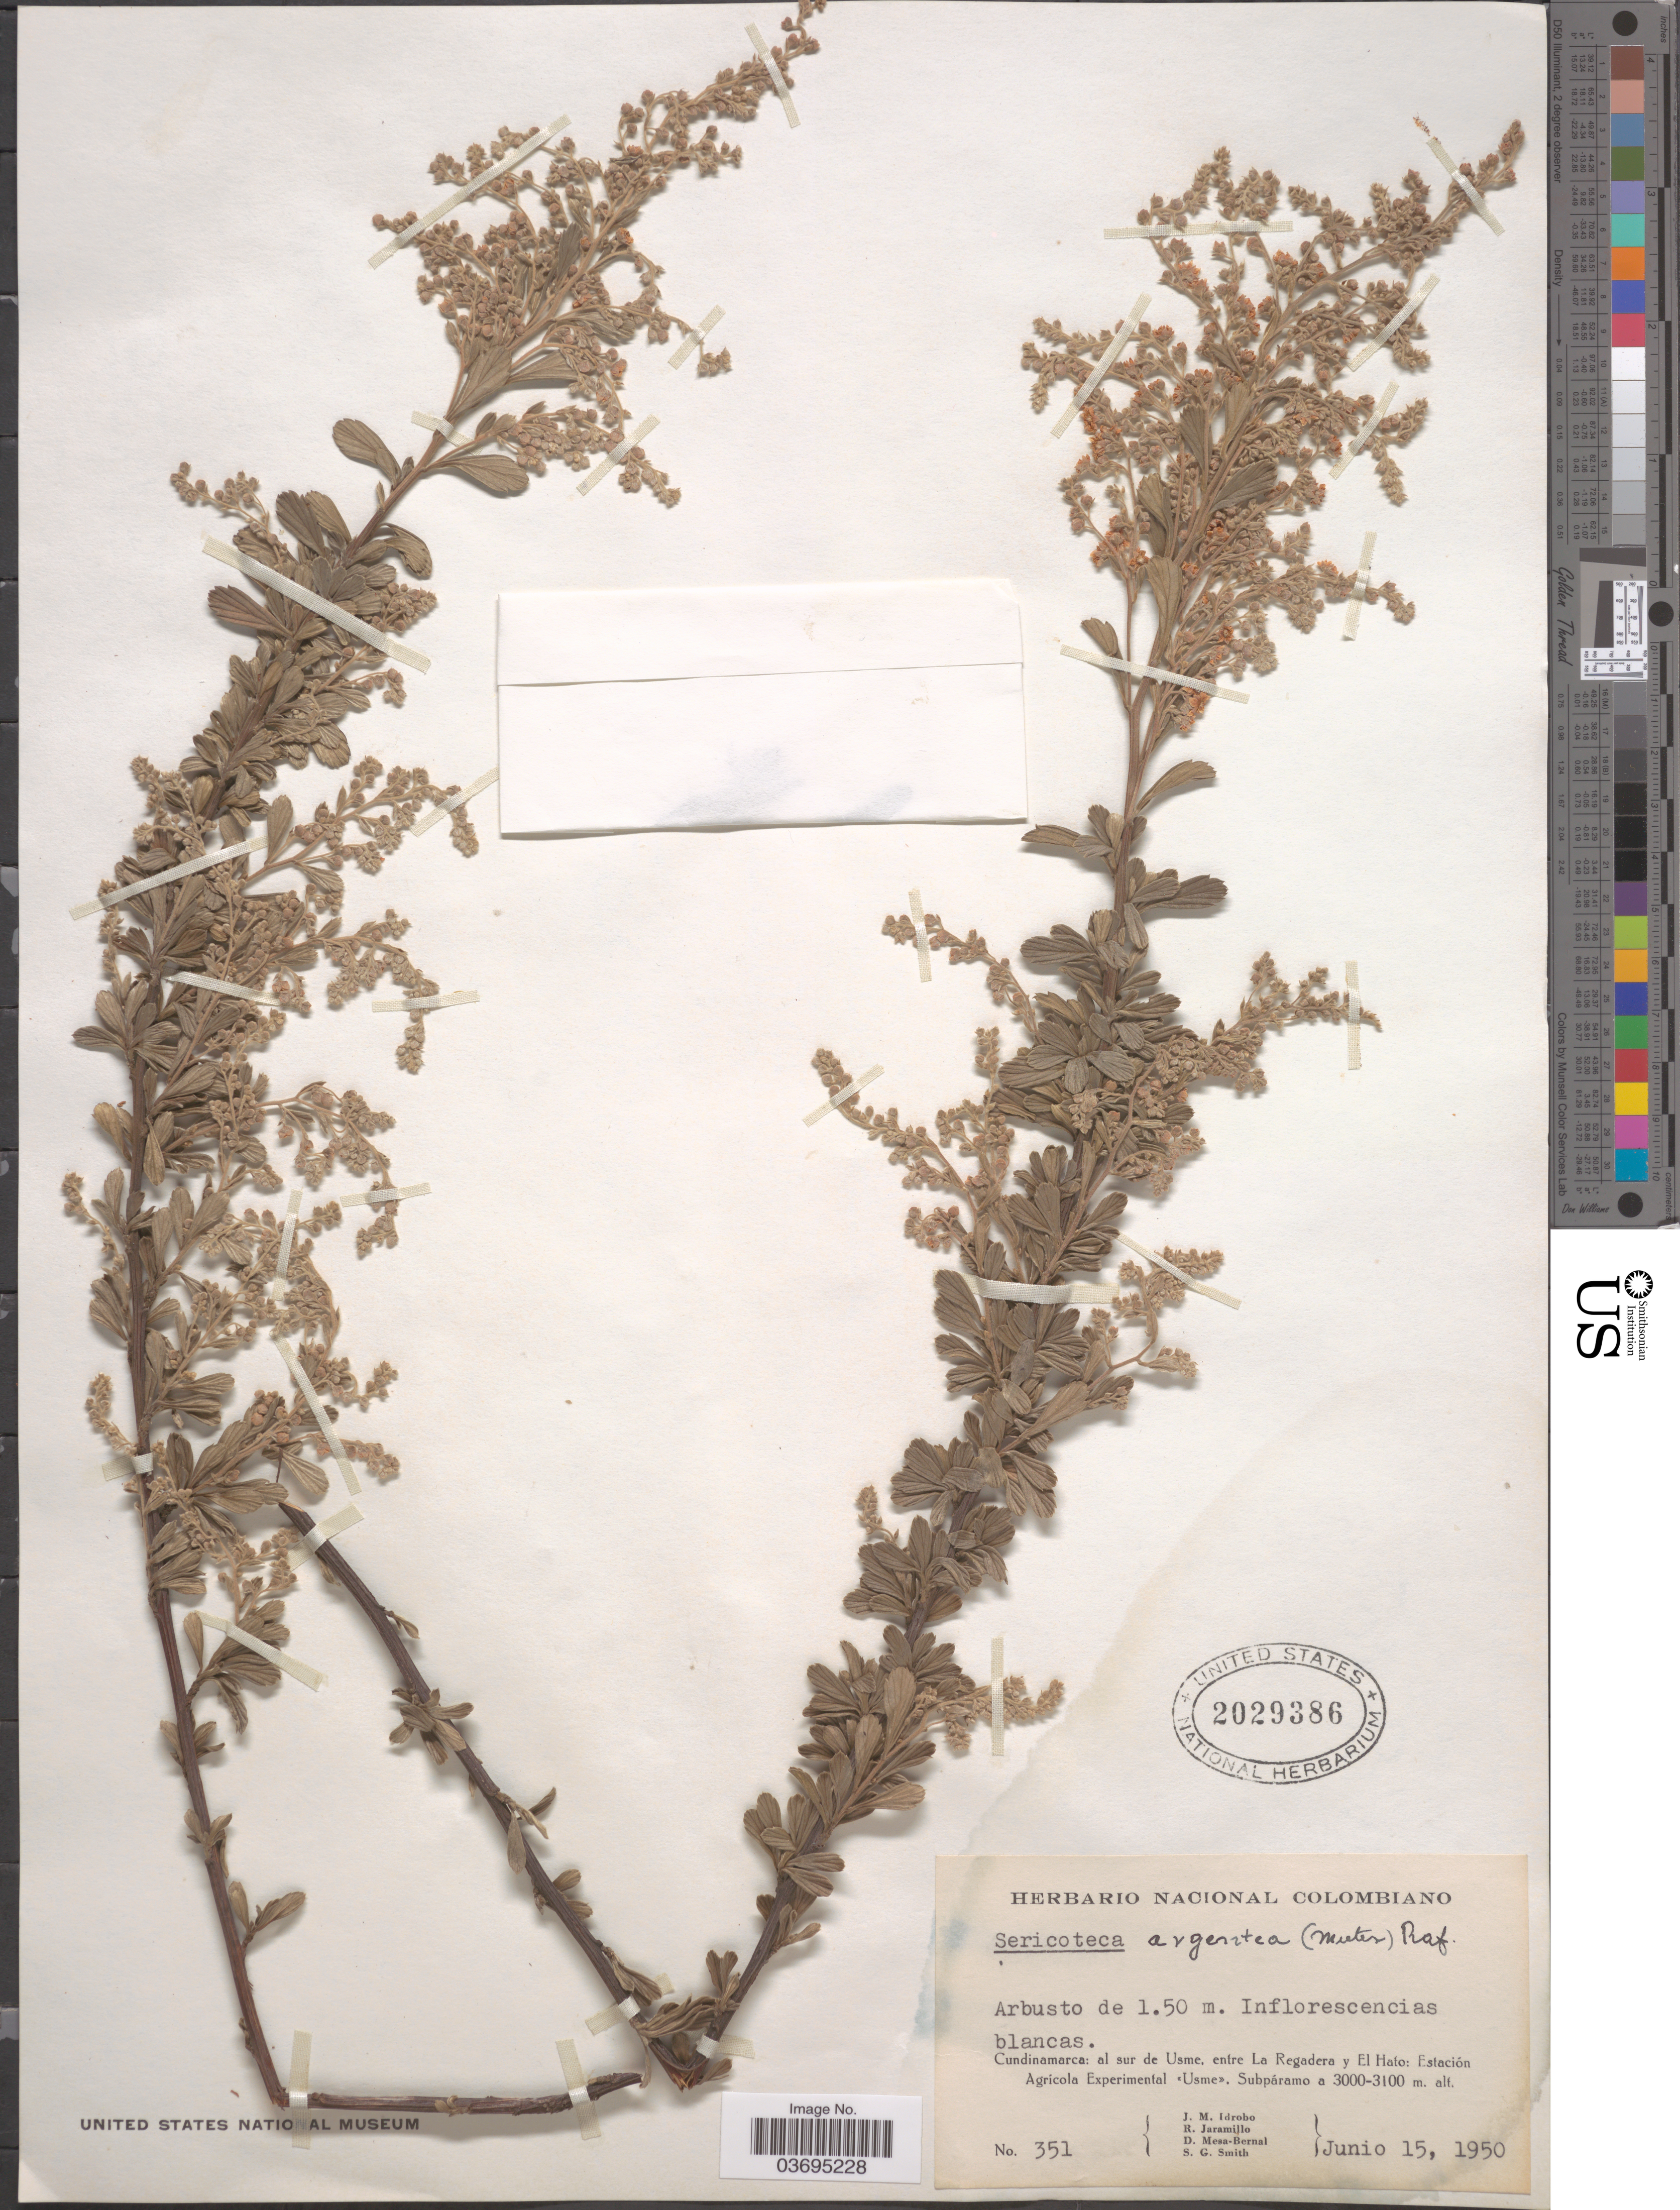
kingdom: Plantae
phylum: Tracheophyta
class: Magnoliopsida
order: Rosales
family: Rosaceae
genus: Holodiscus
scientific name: Holodiscus argenteus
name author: (L. f.) Maxim.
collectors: J. M. Idrobo, R. Jaramillo, D. Mesa-Bernal & S. G. Smith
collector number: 351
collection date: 1950-06-15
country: Colombia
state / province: Cundinamarca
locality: Al sur de Usme, entre La Regadera y El Hato: Estación Agrícola Experimental «Usme».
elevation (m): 3000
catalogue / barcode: US 2029386